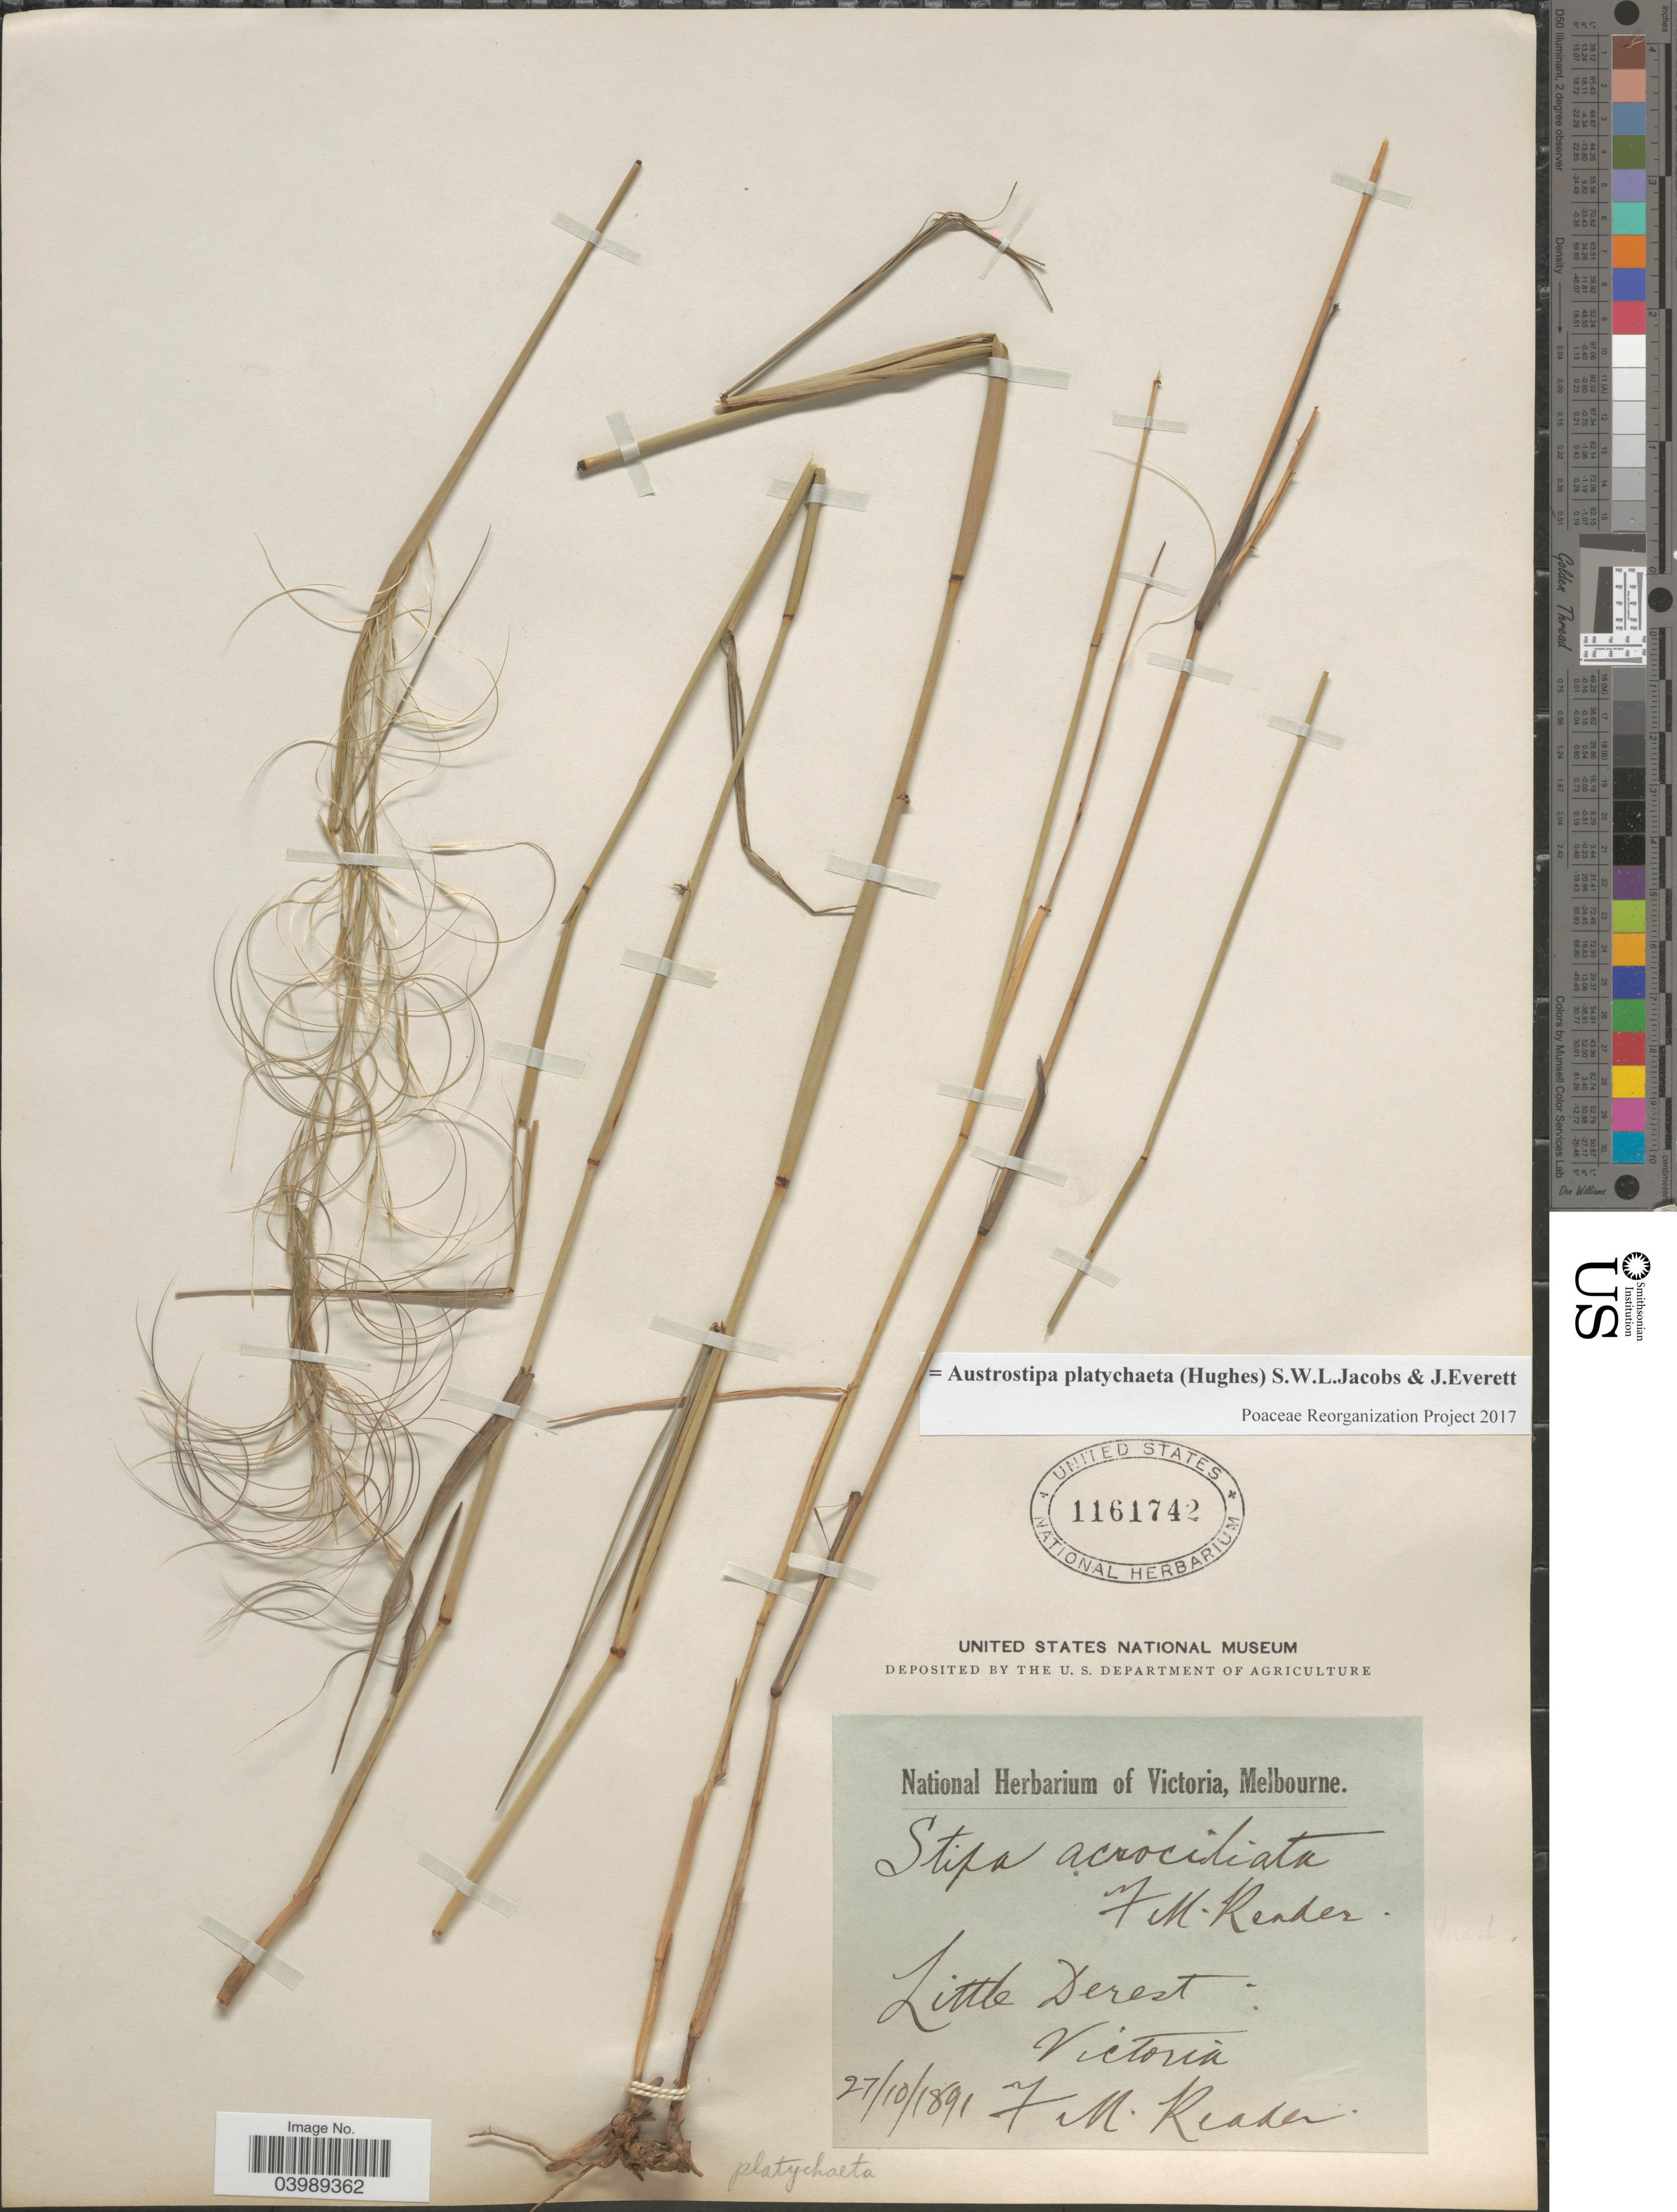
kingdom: Plantae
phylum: Tracheophyta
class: Liliopsida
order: Poales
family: Poaceae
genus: Austrostipa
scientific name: Austrostipa platychaeta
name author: (Hughes) S.W.L. Jacobs & J. Everett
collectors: F. Reader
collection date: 1891-10-27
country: Australia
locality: Little Derest. Victoria.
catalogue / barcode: US 1161742